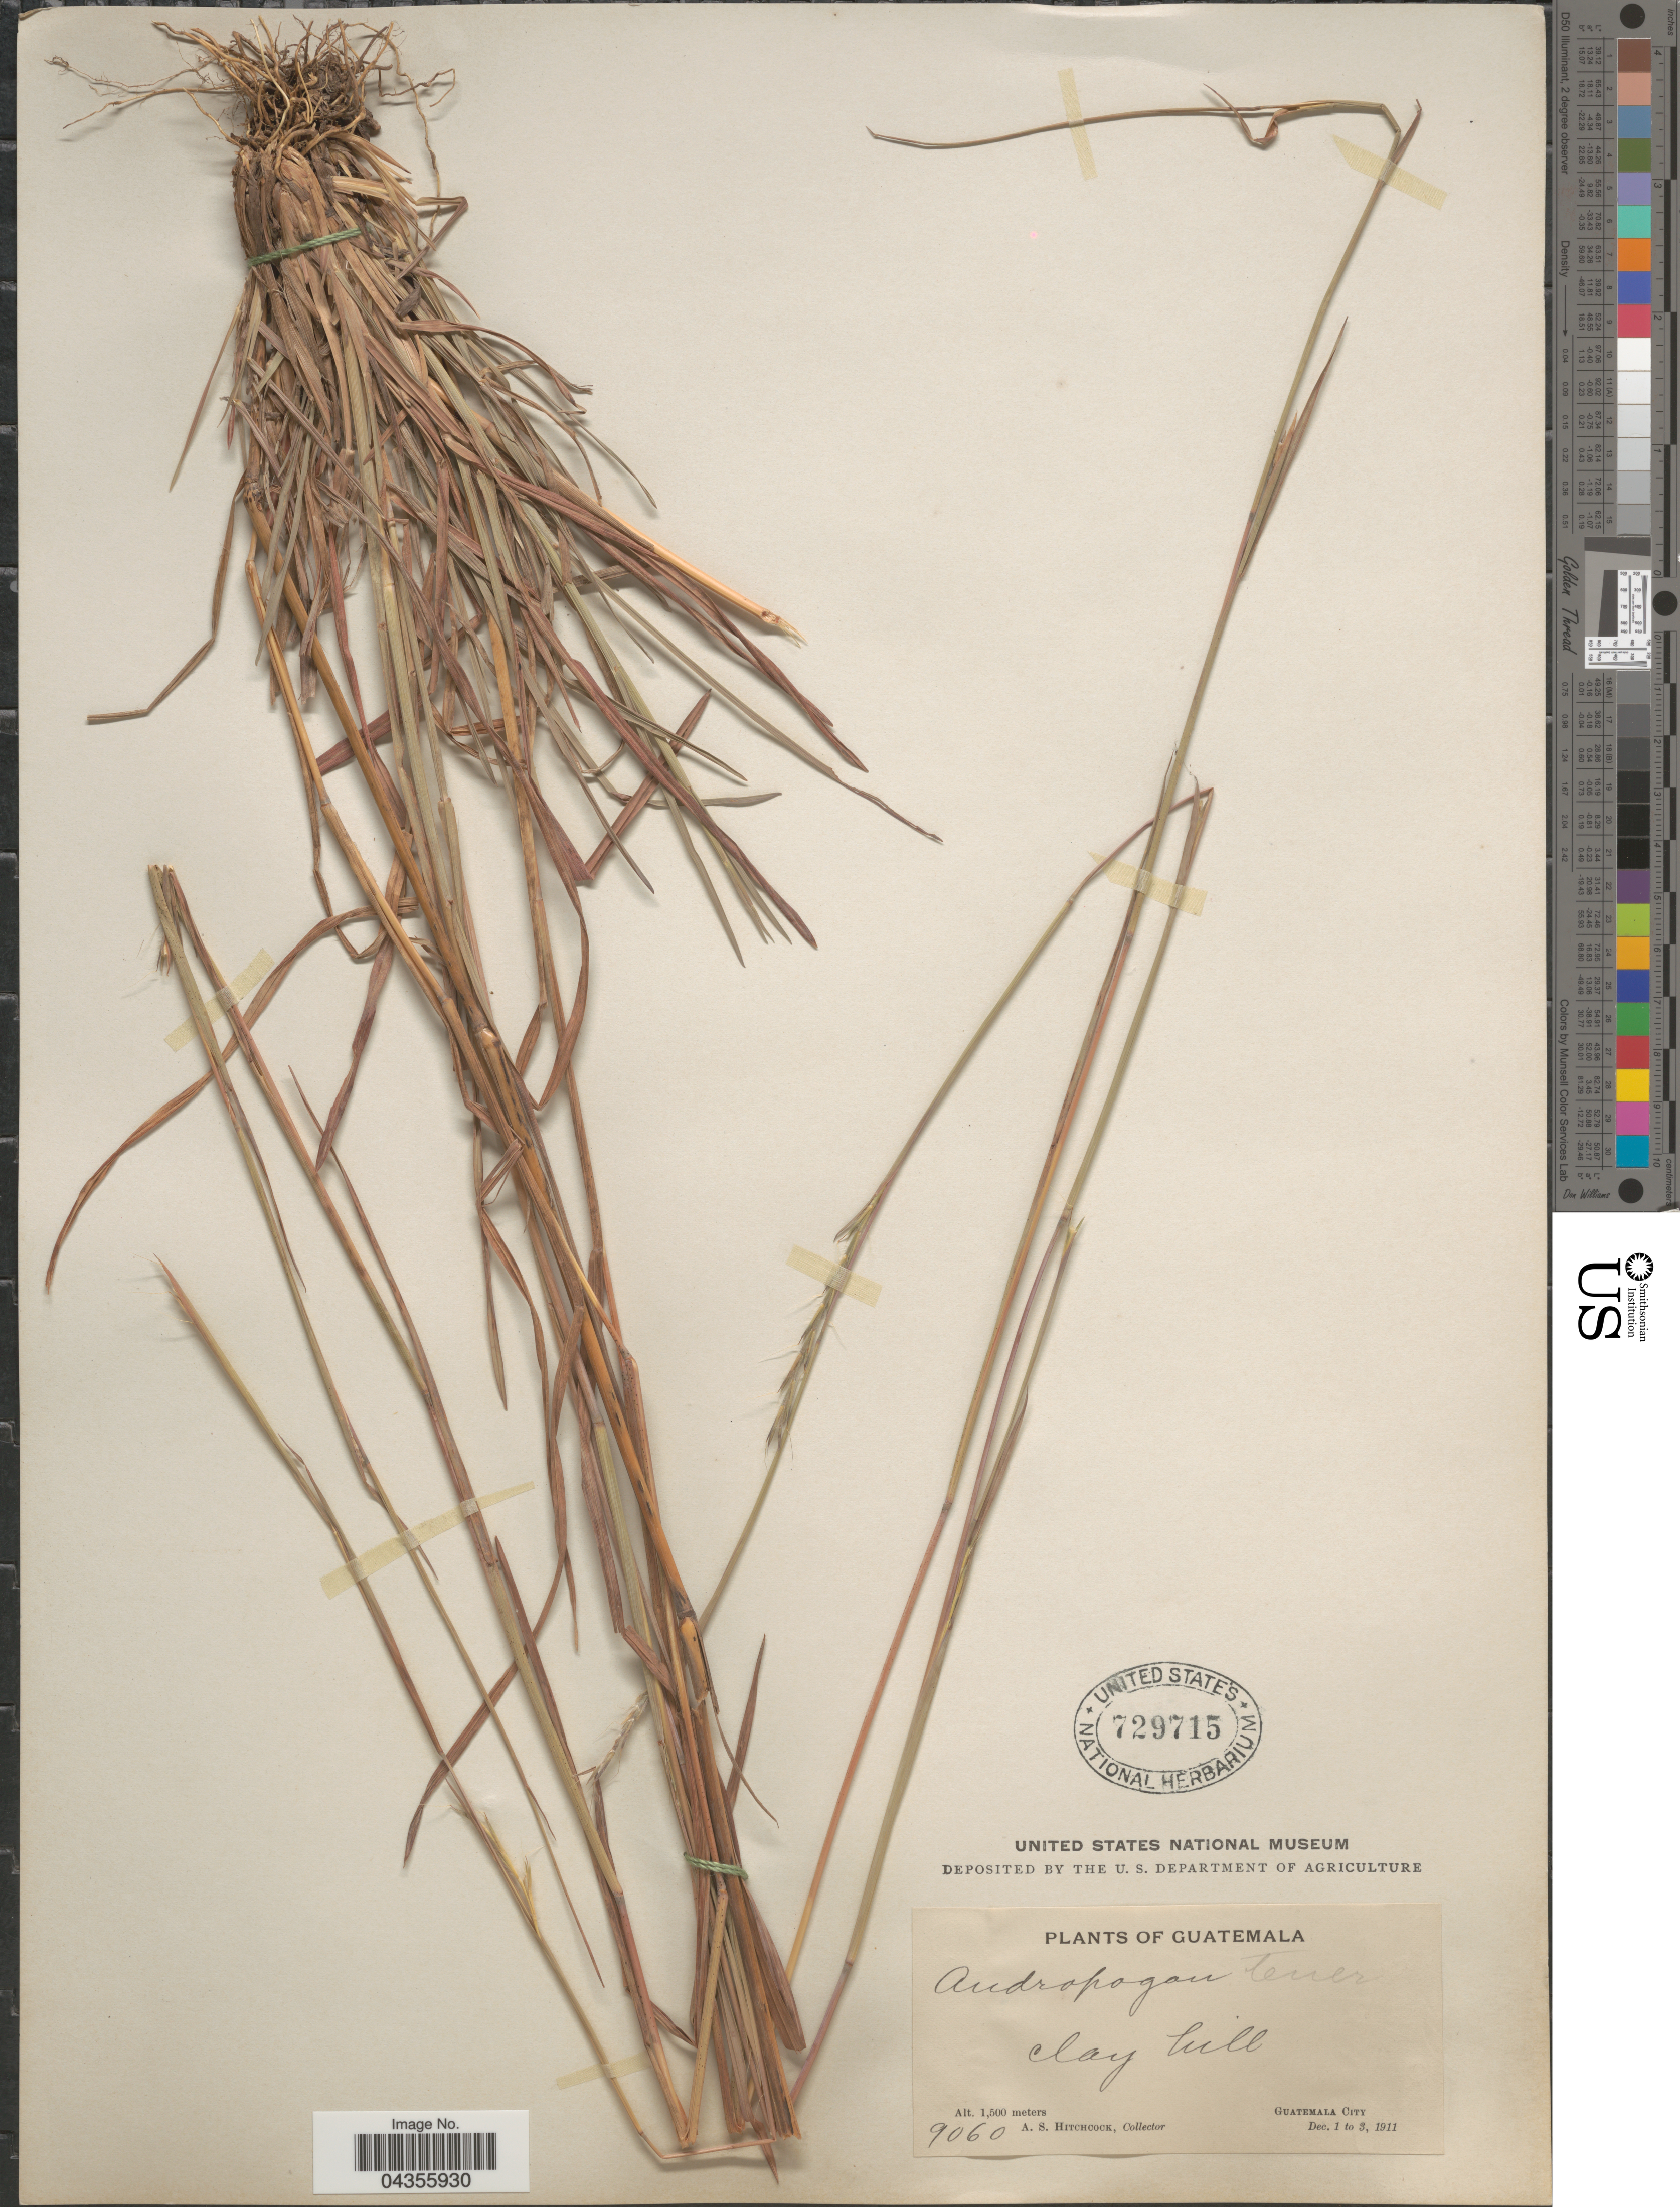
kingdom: Plantae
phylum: Tracheophyta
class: Liliopsida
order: Poales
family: Poaceae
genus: Schizachyrium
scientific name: Schizachyrium scoparium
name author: (Michx.) Nash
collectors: A. S. Hitchcock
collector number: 9060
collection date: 1911-12-01/1911-12-03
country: Guatemala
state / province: Guatemala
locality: Guatemala City.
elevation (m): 1500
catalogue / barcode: US 729715